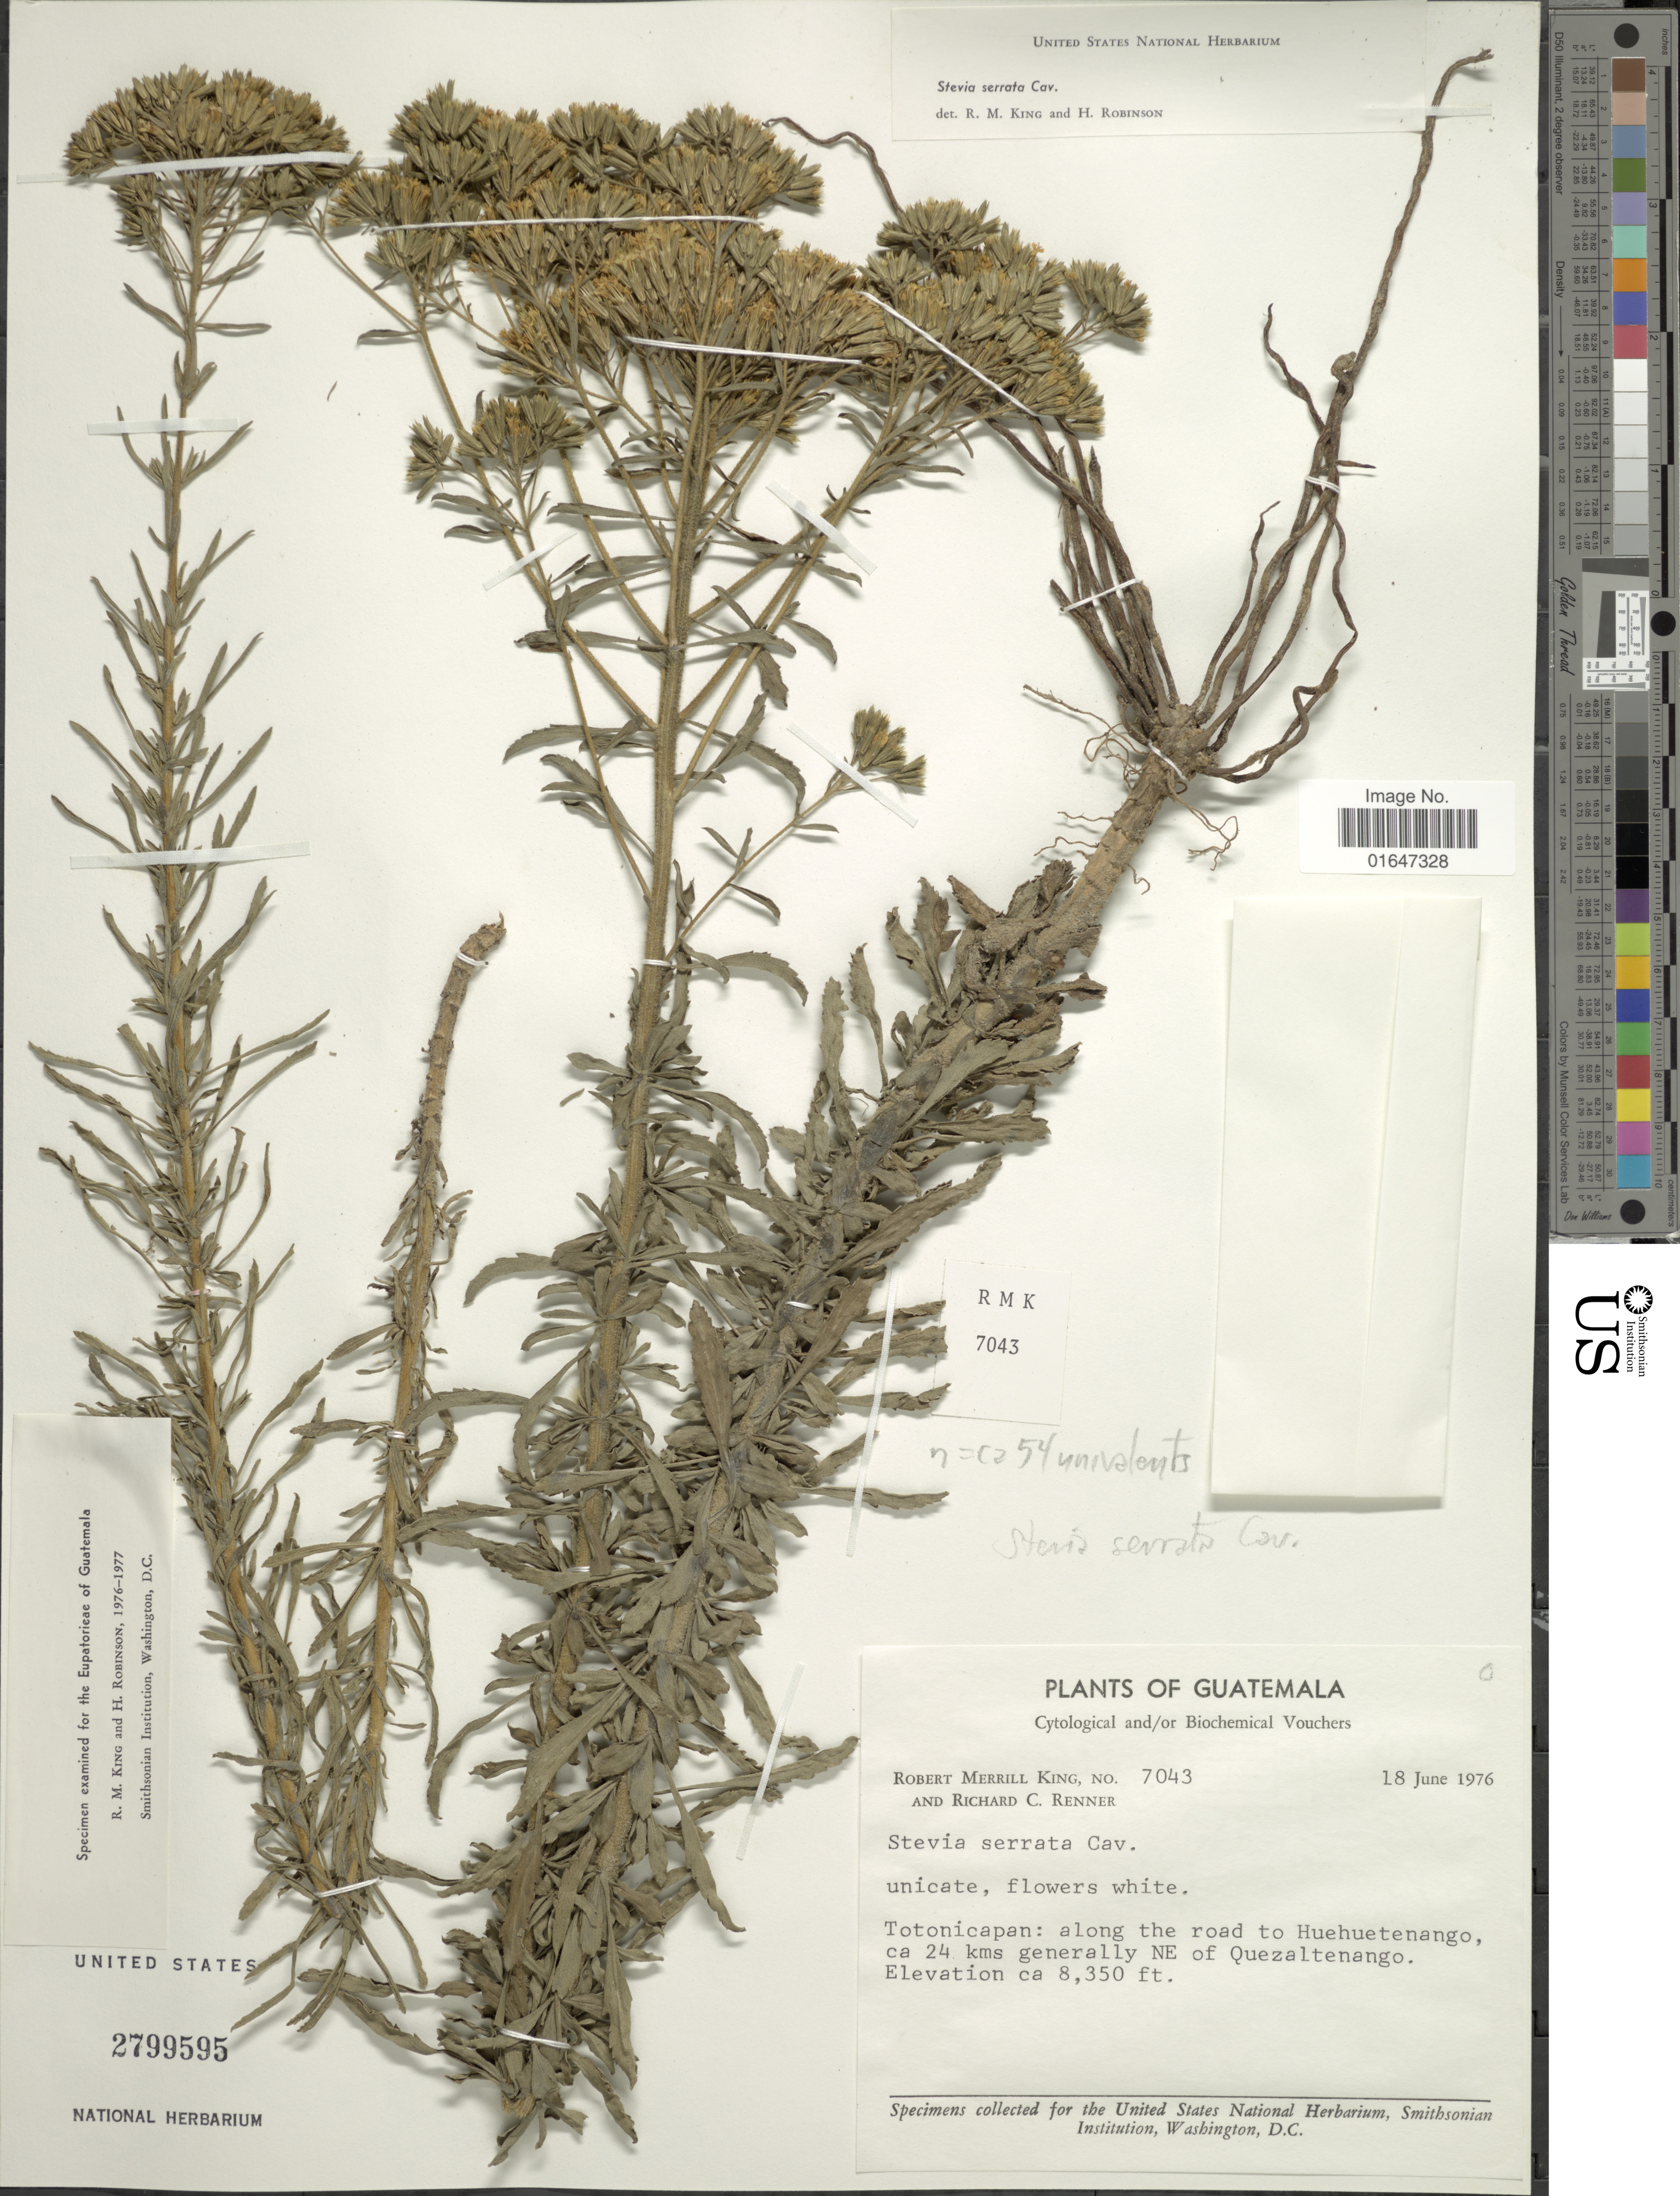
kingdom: Plantae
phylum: Tracheophyta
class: Magnoliopsida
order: Asterales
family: Asteraceae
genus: Stevia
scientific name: Stevia serrata var. serrata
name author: Cav.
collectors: R. M. King & R. C. Renner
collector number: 7043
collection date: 1976-06-18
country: Guatemala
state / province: Totonicapan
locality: Along the road to Huehuetenango, ca 24 kms generally NE of Quezaltenango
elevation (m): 2545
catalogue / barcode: US 2799595